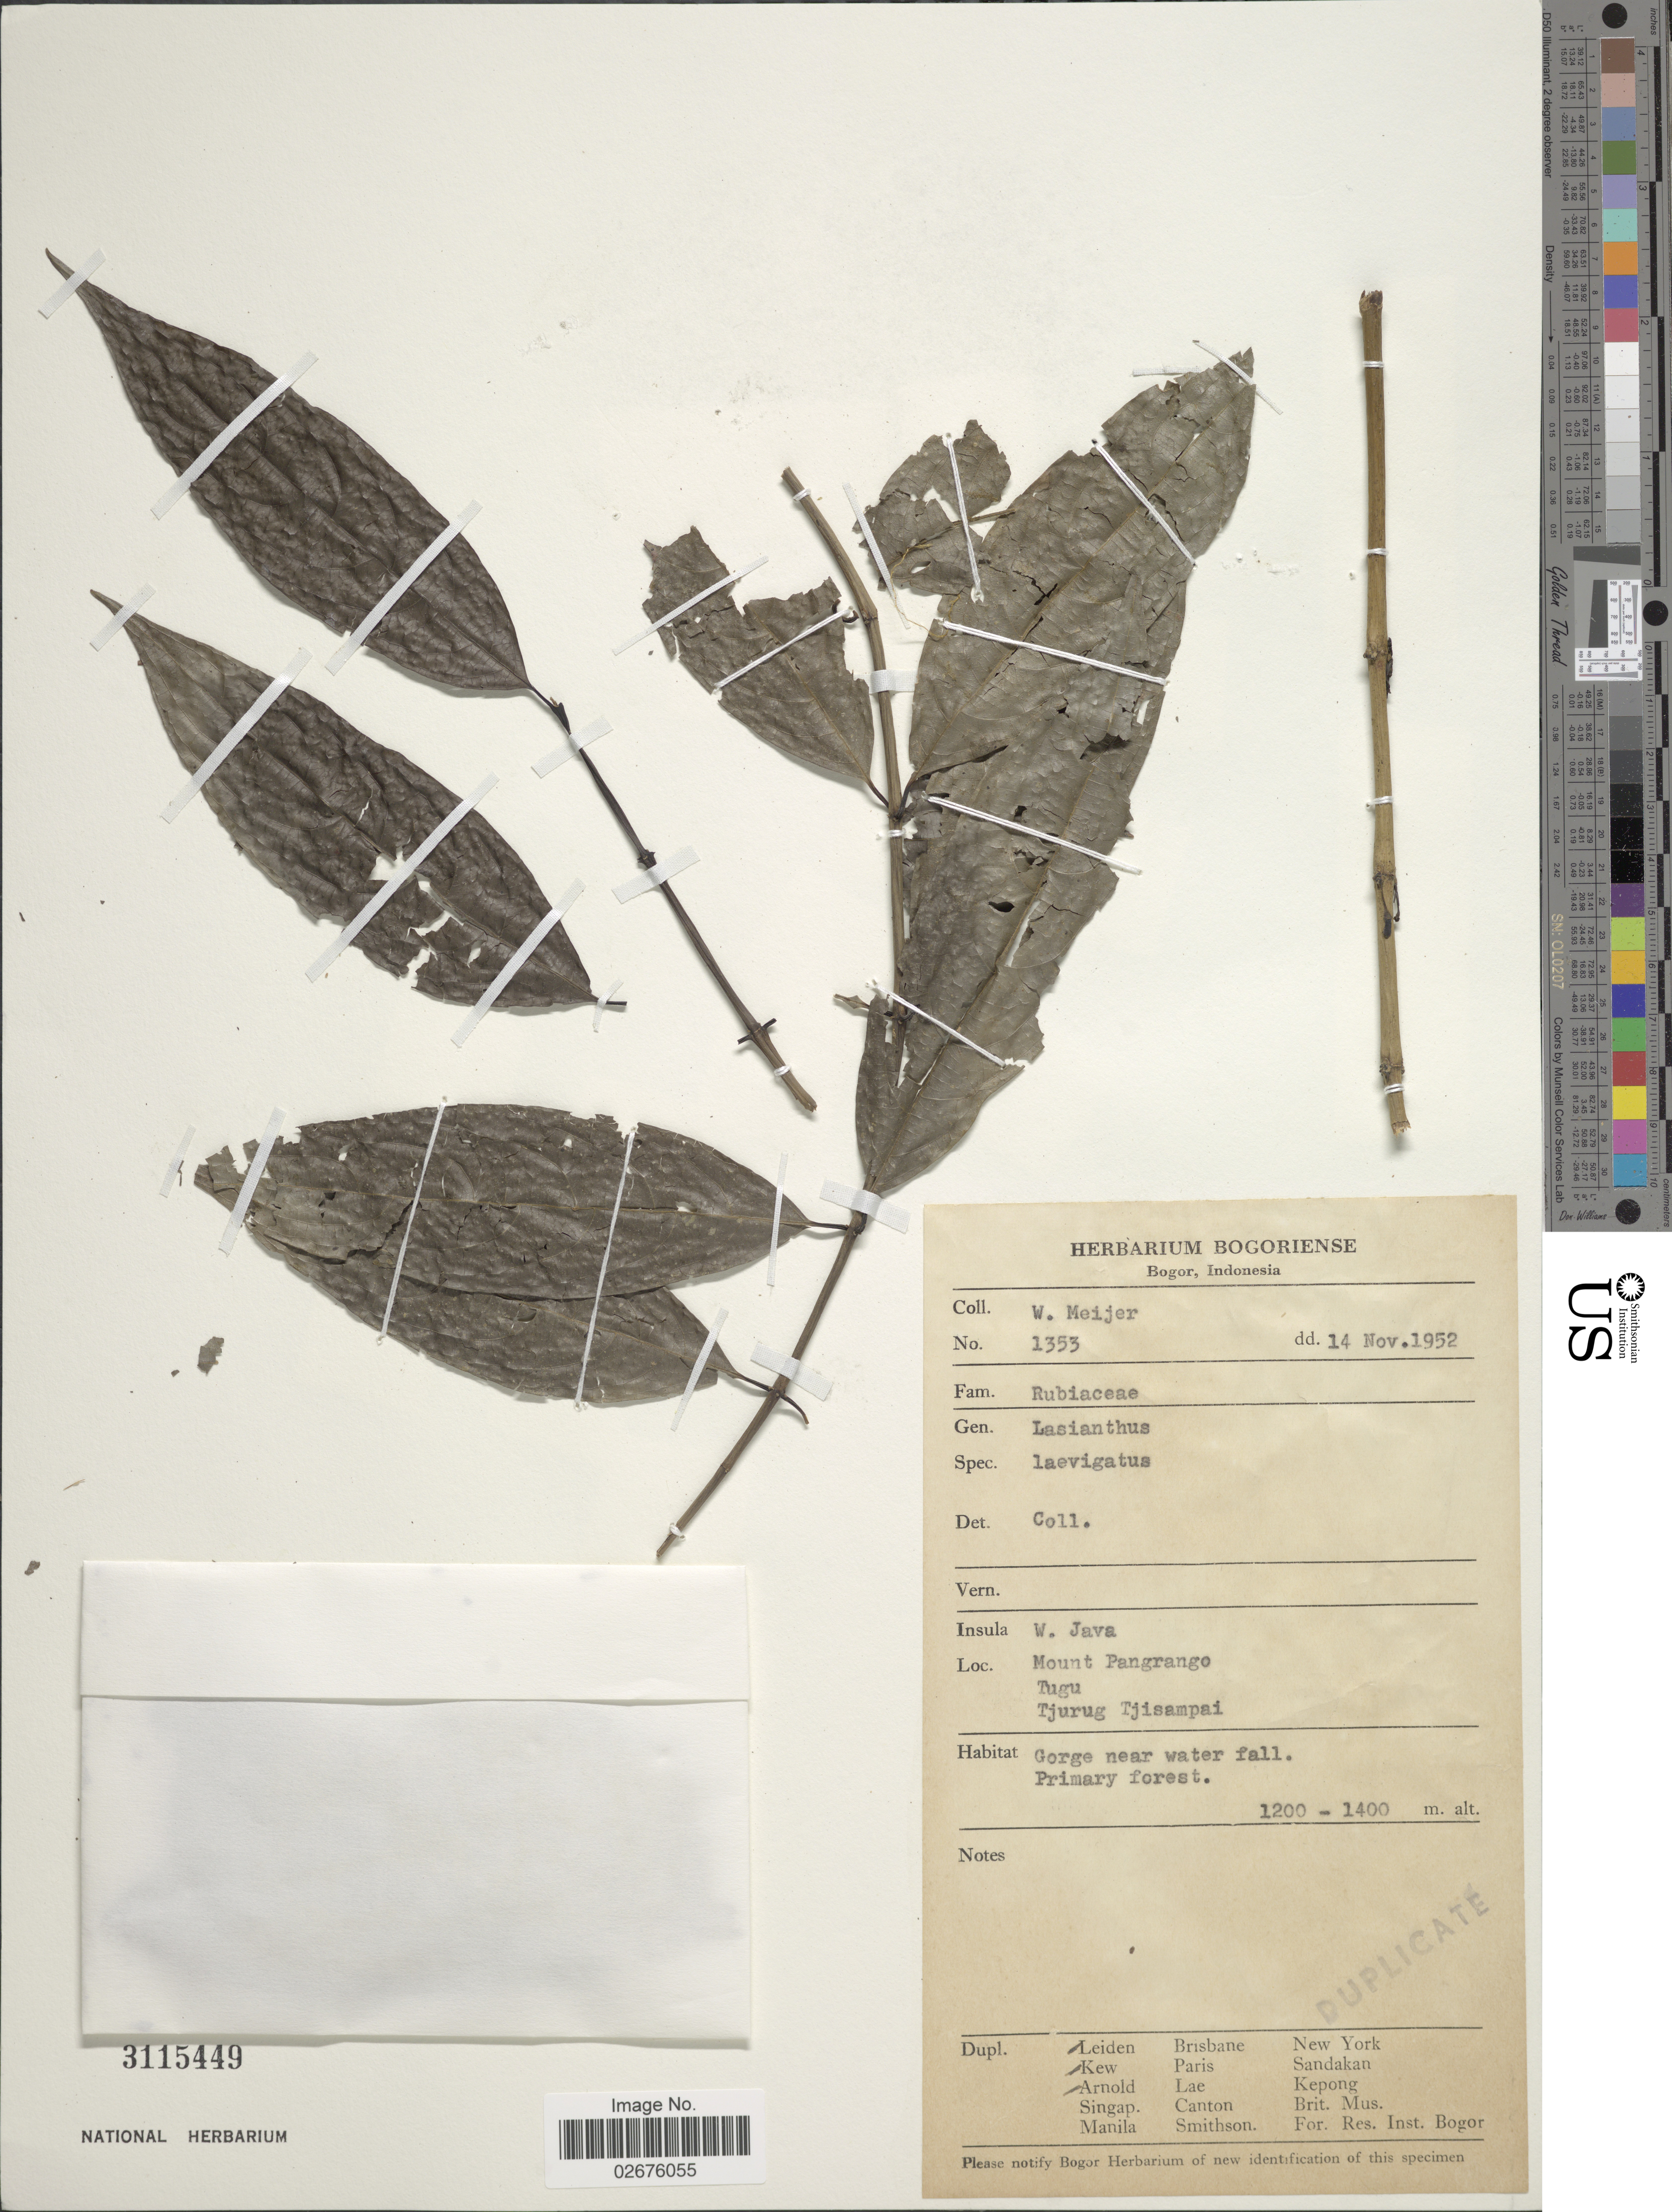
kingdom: Plantae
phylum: Tracheophyta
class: Magnoliopsida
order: Gentianales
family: Rubiaceae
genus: Lasianthus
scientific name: Lasianthus laevigatus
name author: Blume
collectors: W. Meijer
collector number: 1353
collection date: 1952-11-14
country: Indonesia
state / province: Java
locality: W. Java. Mount Pangrange. Tugu. Tjurug Tjisampai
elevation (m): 1200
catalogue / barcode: US 3115449